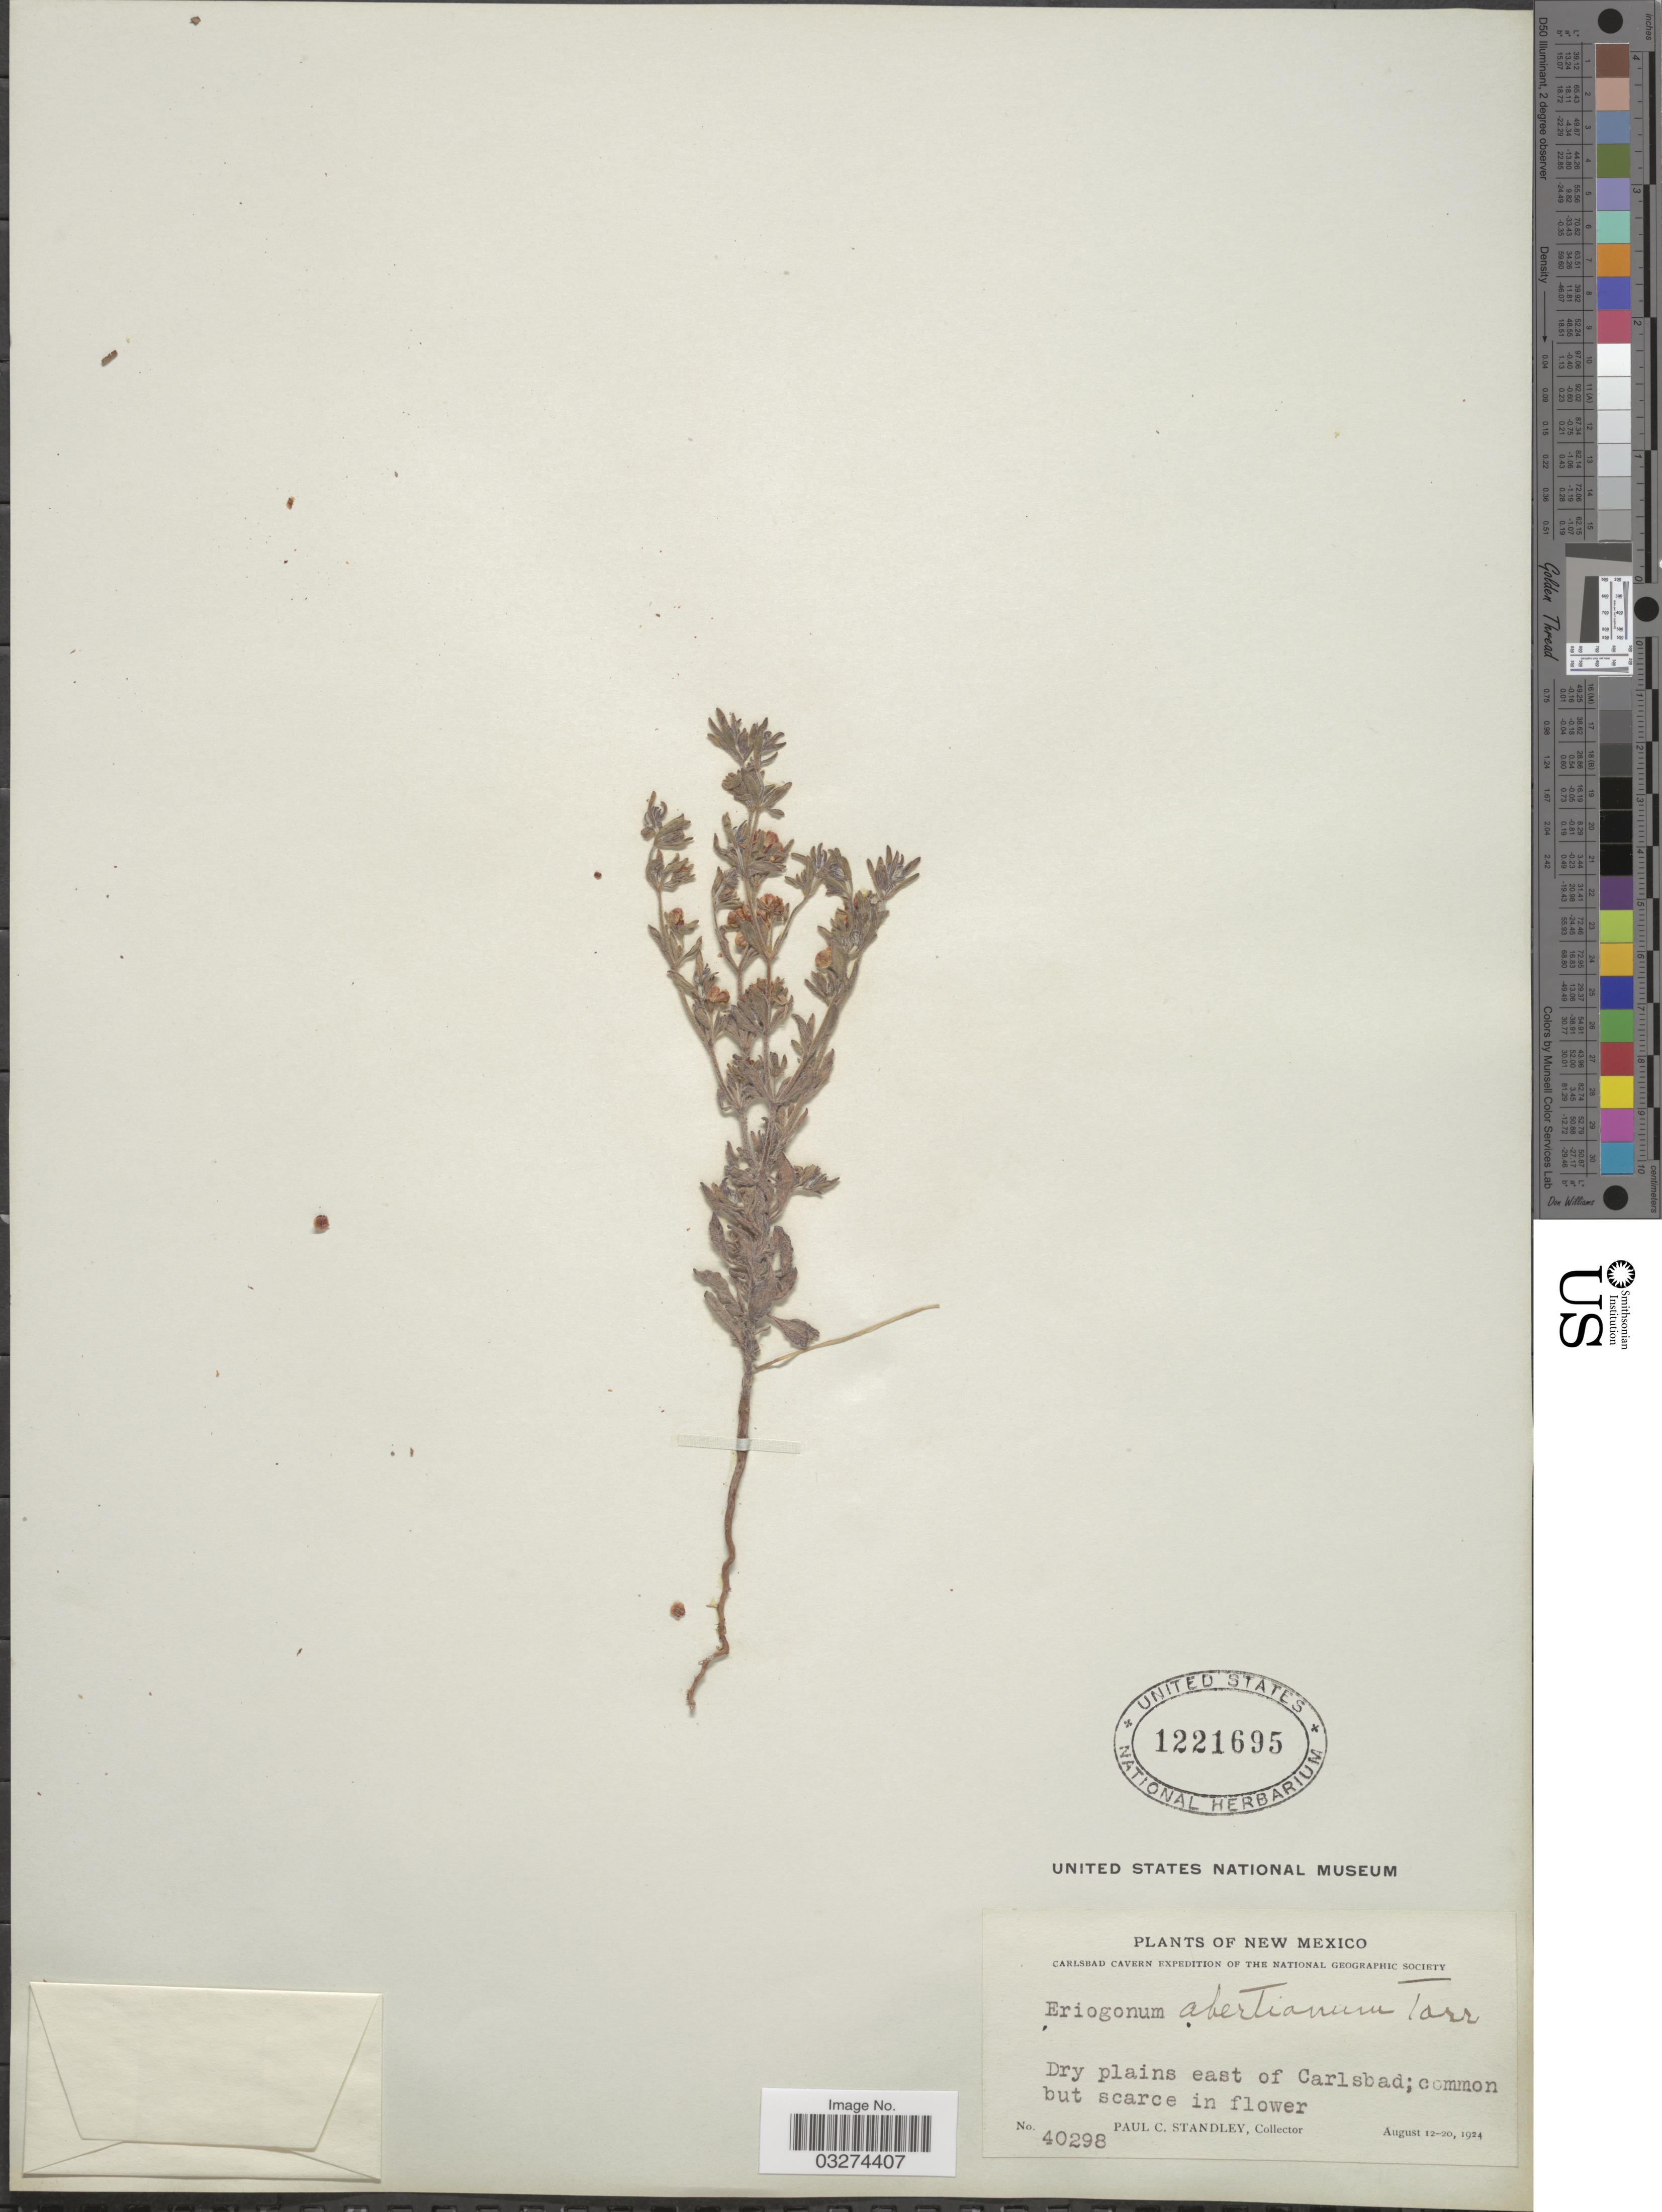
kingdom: Plantae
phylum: Tracheophyta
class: Magnoliopsida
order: Caryophyllales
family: Polygonaceae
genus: Eriogonum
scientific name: Eriogonum abertianum var. ruberrimum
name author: (Gand.) Gand.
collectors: P. C. Standley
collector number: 40298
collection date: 1924-08-12/1924-08-20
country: United States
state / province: New Mexico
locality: Dry plains east of Carlsbad.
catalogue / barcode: US 1221695